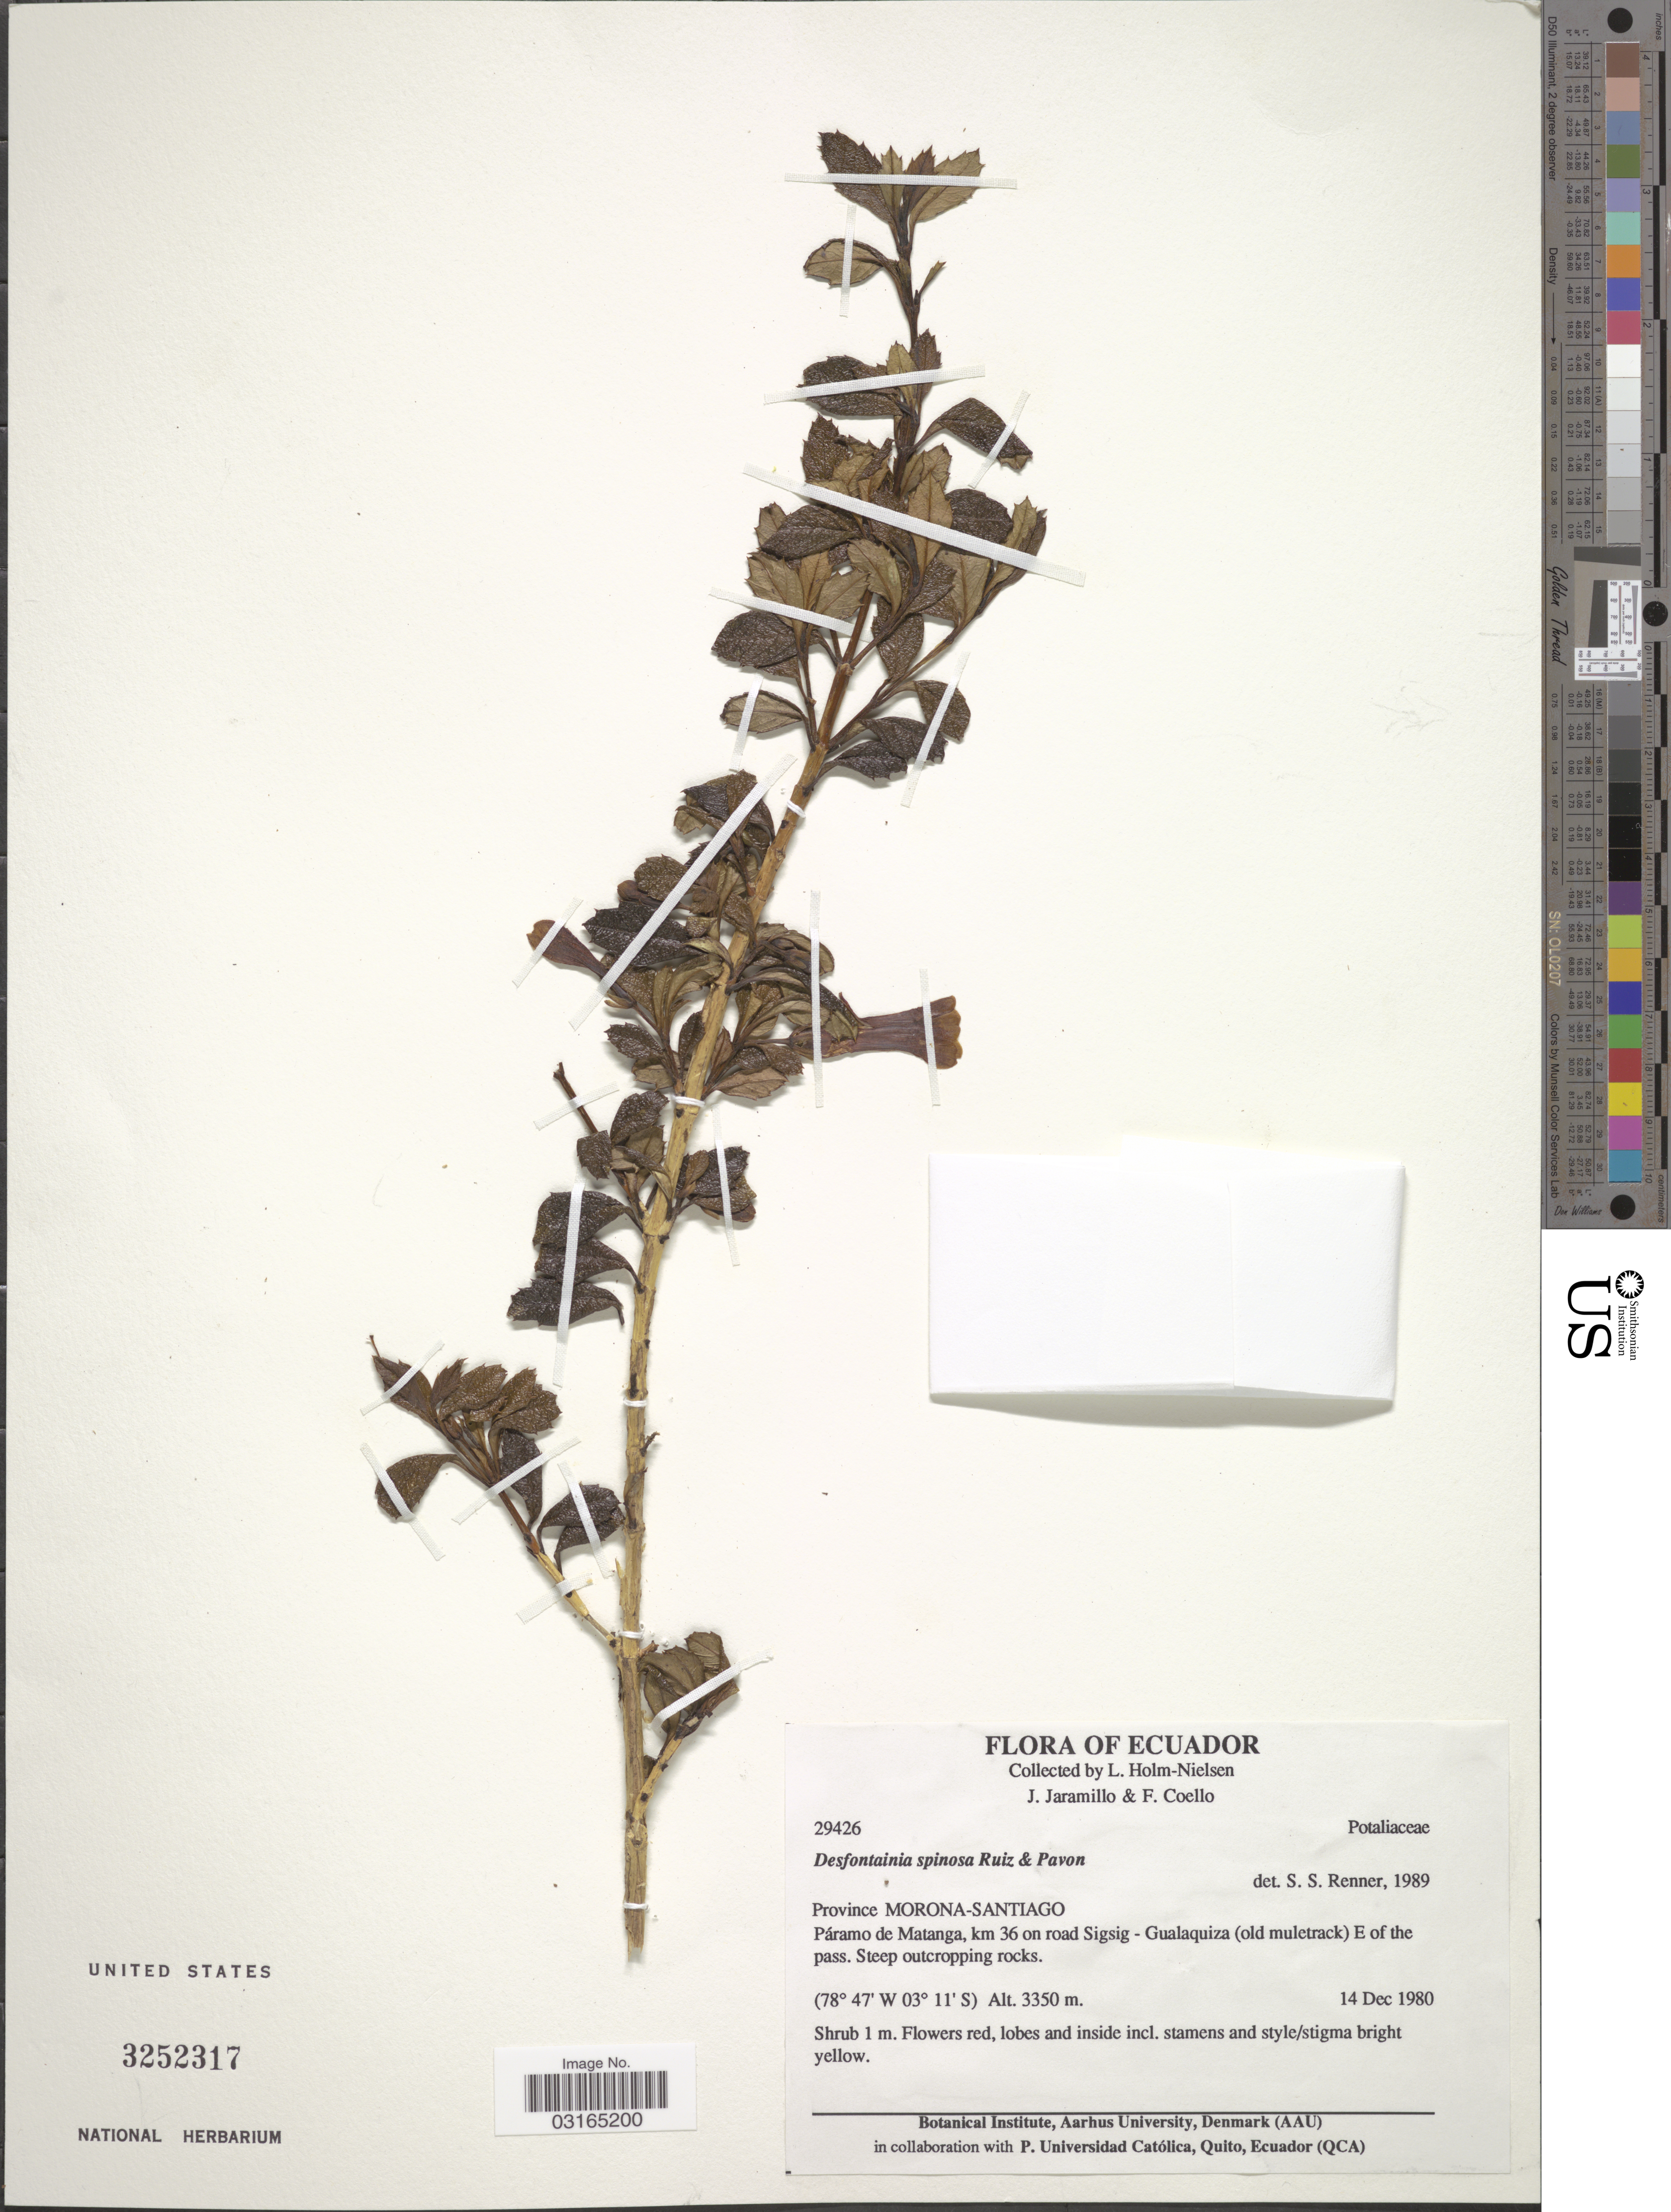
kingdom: Plantae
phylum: Tracheophyta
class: Magnoliopsida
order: Bruniales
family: Columelliaceae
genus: Desfontainia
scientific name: Desfontainia spinosa var. spinosa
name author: Ruiz & Pav.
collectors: L. Holm-Nielsen, J. Jaramillo & F. Coello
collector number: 29426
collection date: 1980-12-14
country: Ecuador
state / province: Morona-Santiago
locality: Páramo de Matanga, km 36 on road Sigsig-Gualaquiza (old muletrack) E of the pass.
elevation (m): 3350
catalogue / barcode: US 3252317